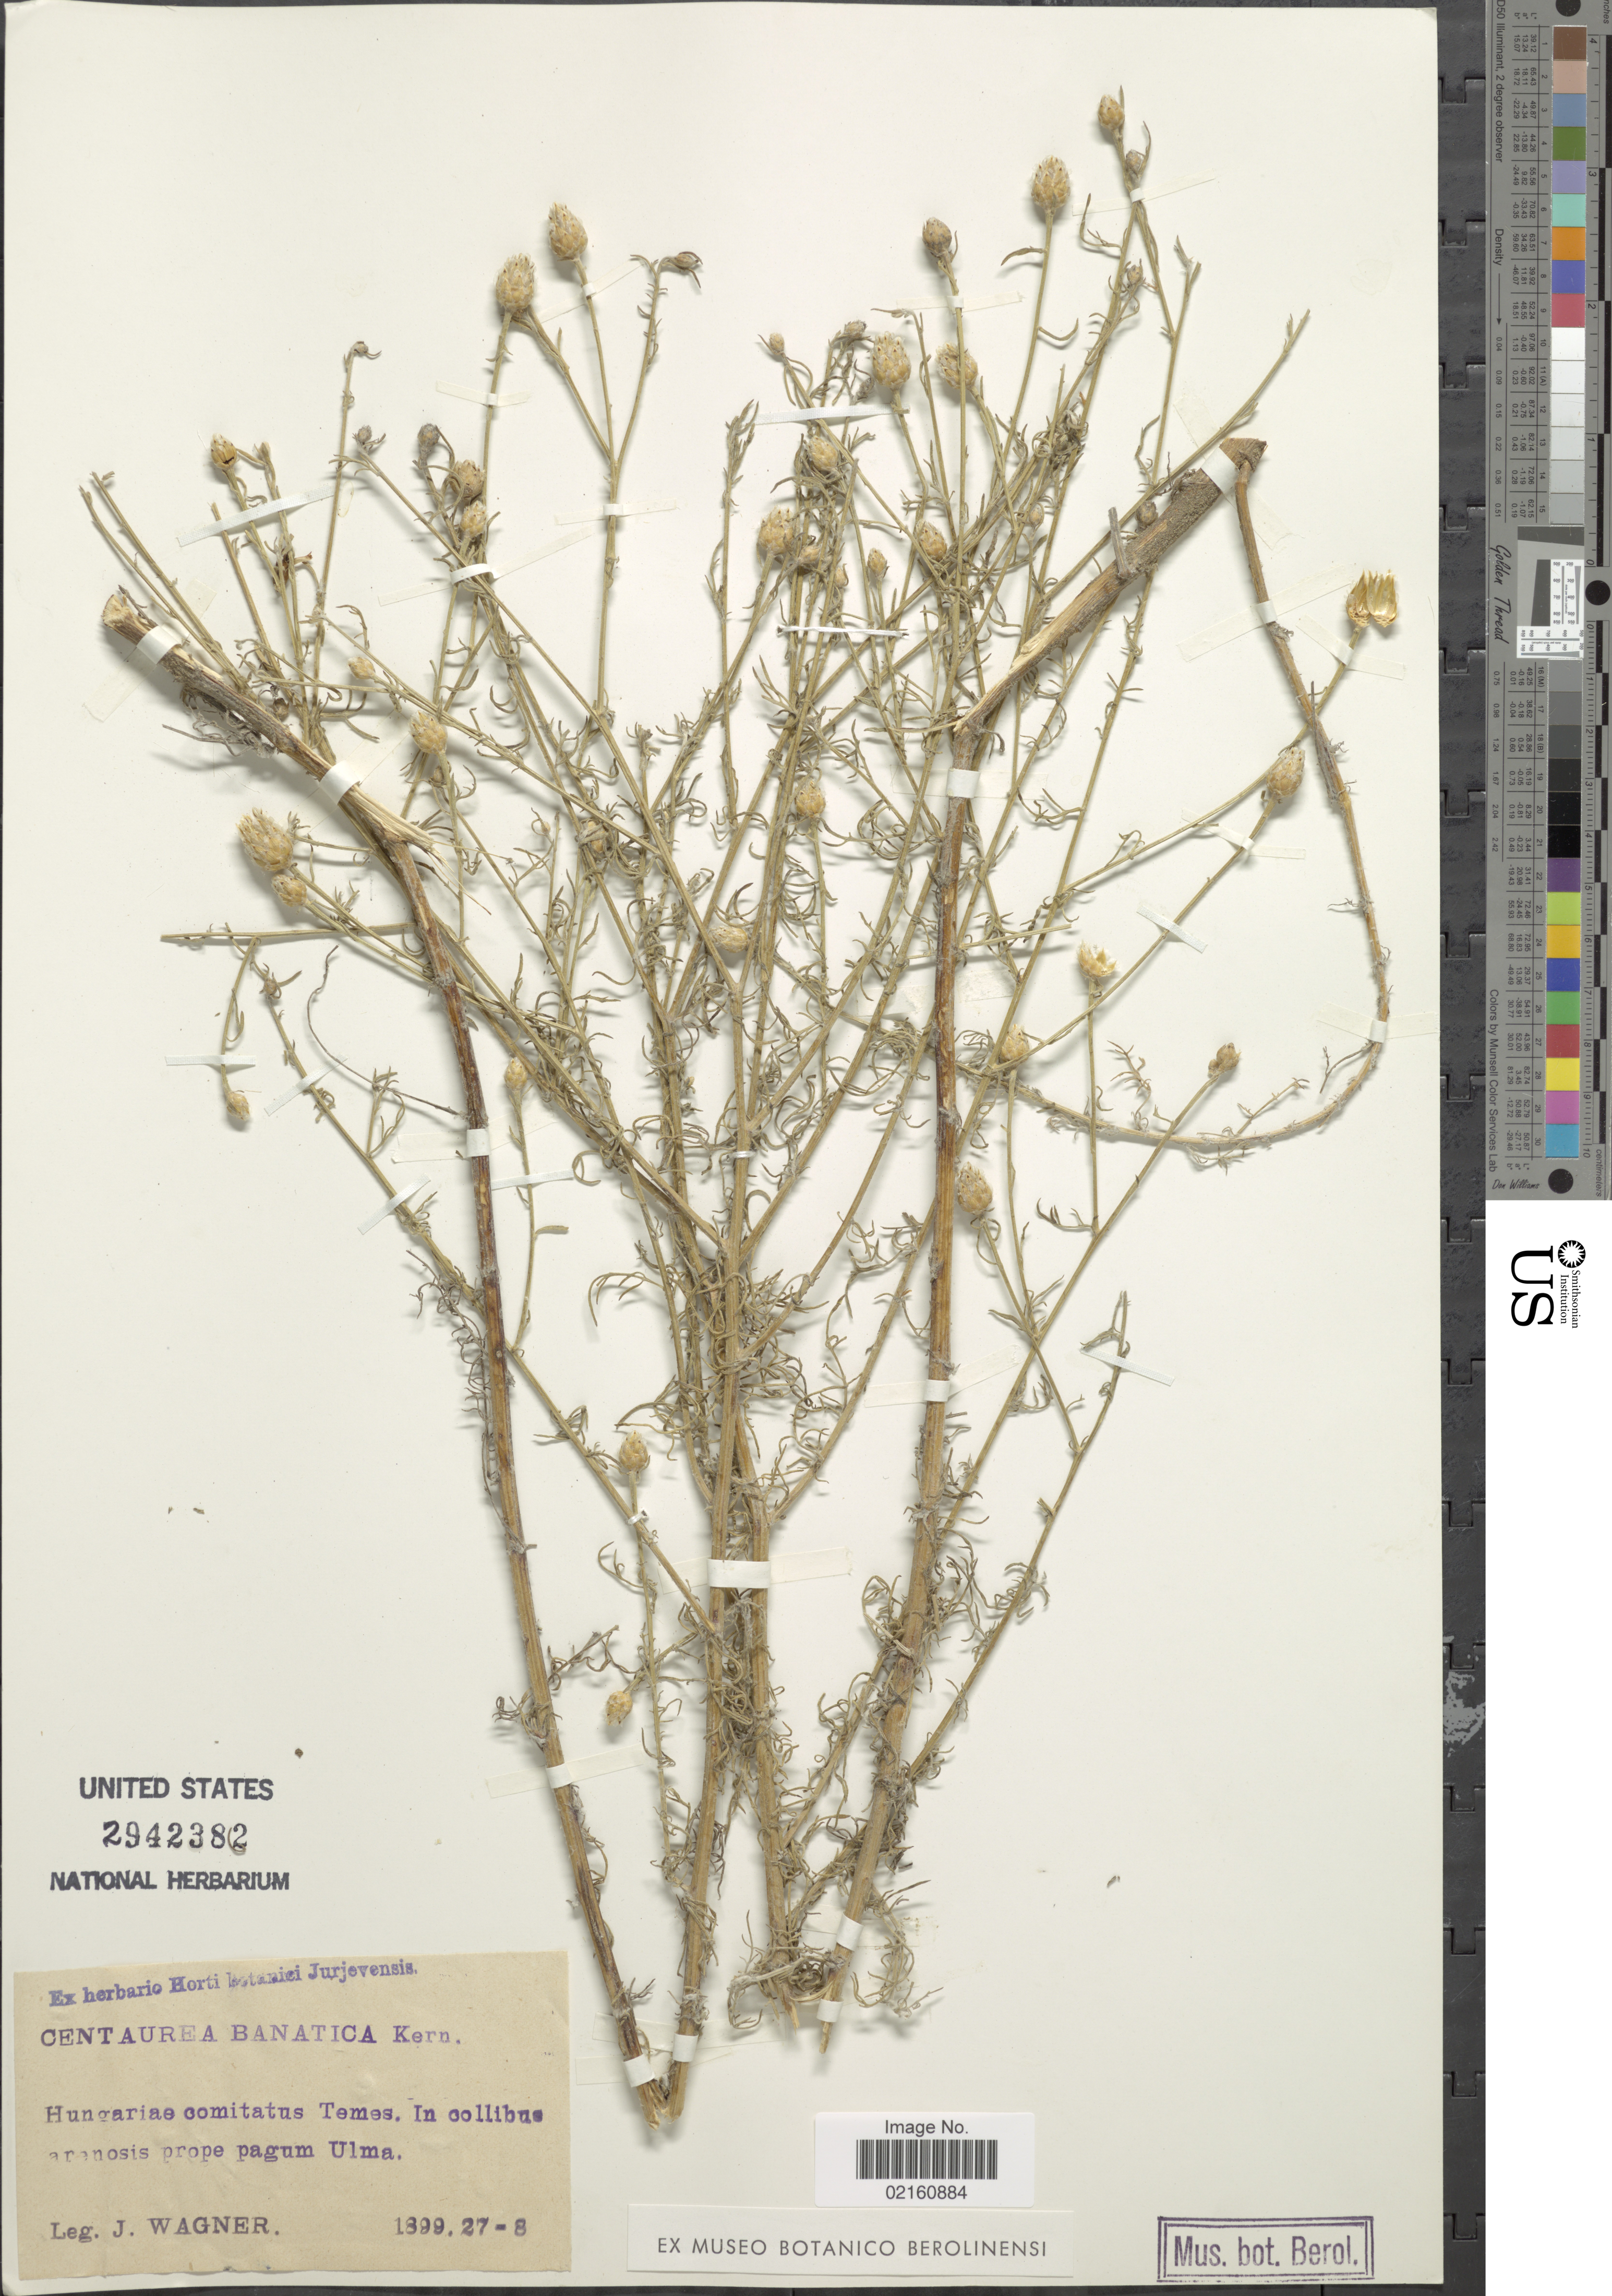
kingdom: Plantae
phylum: Tracheophyta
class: Magnoliopsida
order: Asterales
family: Asteraceae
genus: Centaurea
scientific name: Centaurea banatica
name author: Hayek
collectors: J. Wagner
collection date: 1899-08-27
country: Hungary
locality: Comitatus Temes., prope pagum Ulma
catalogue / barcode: US 2942382